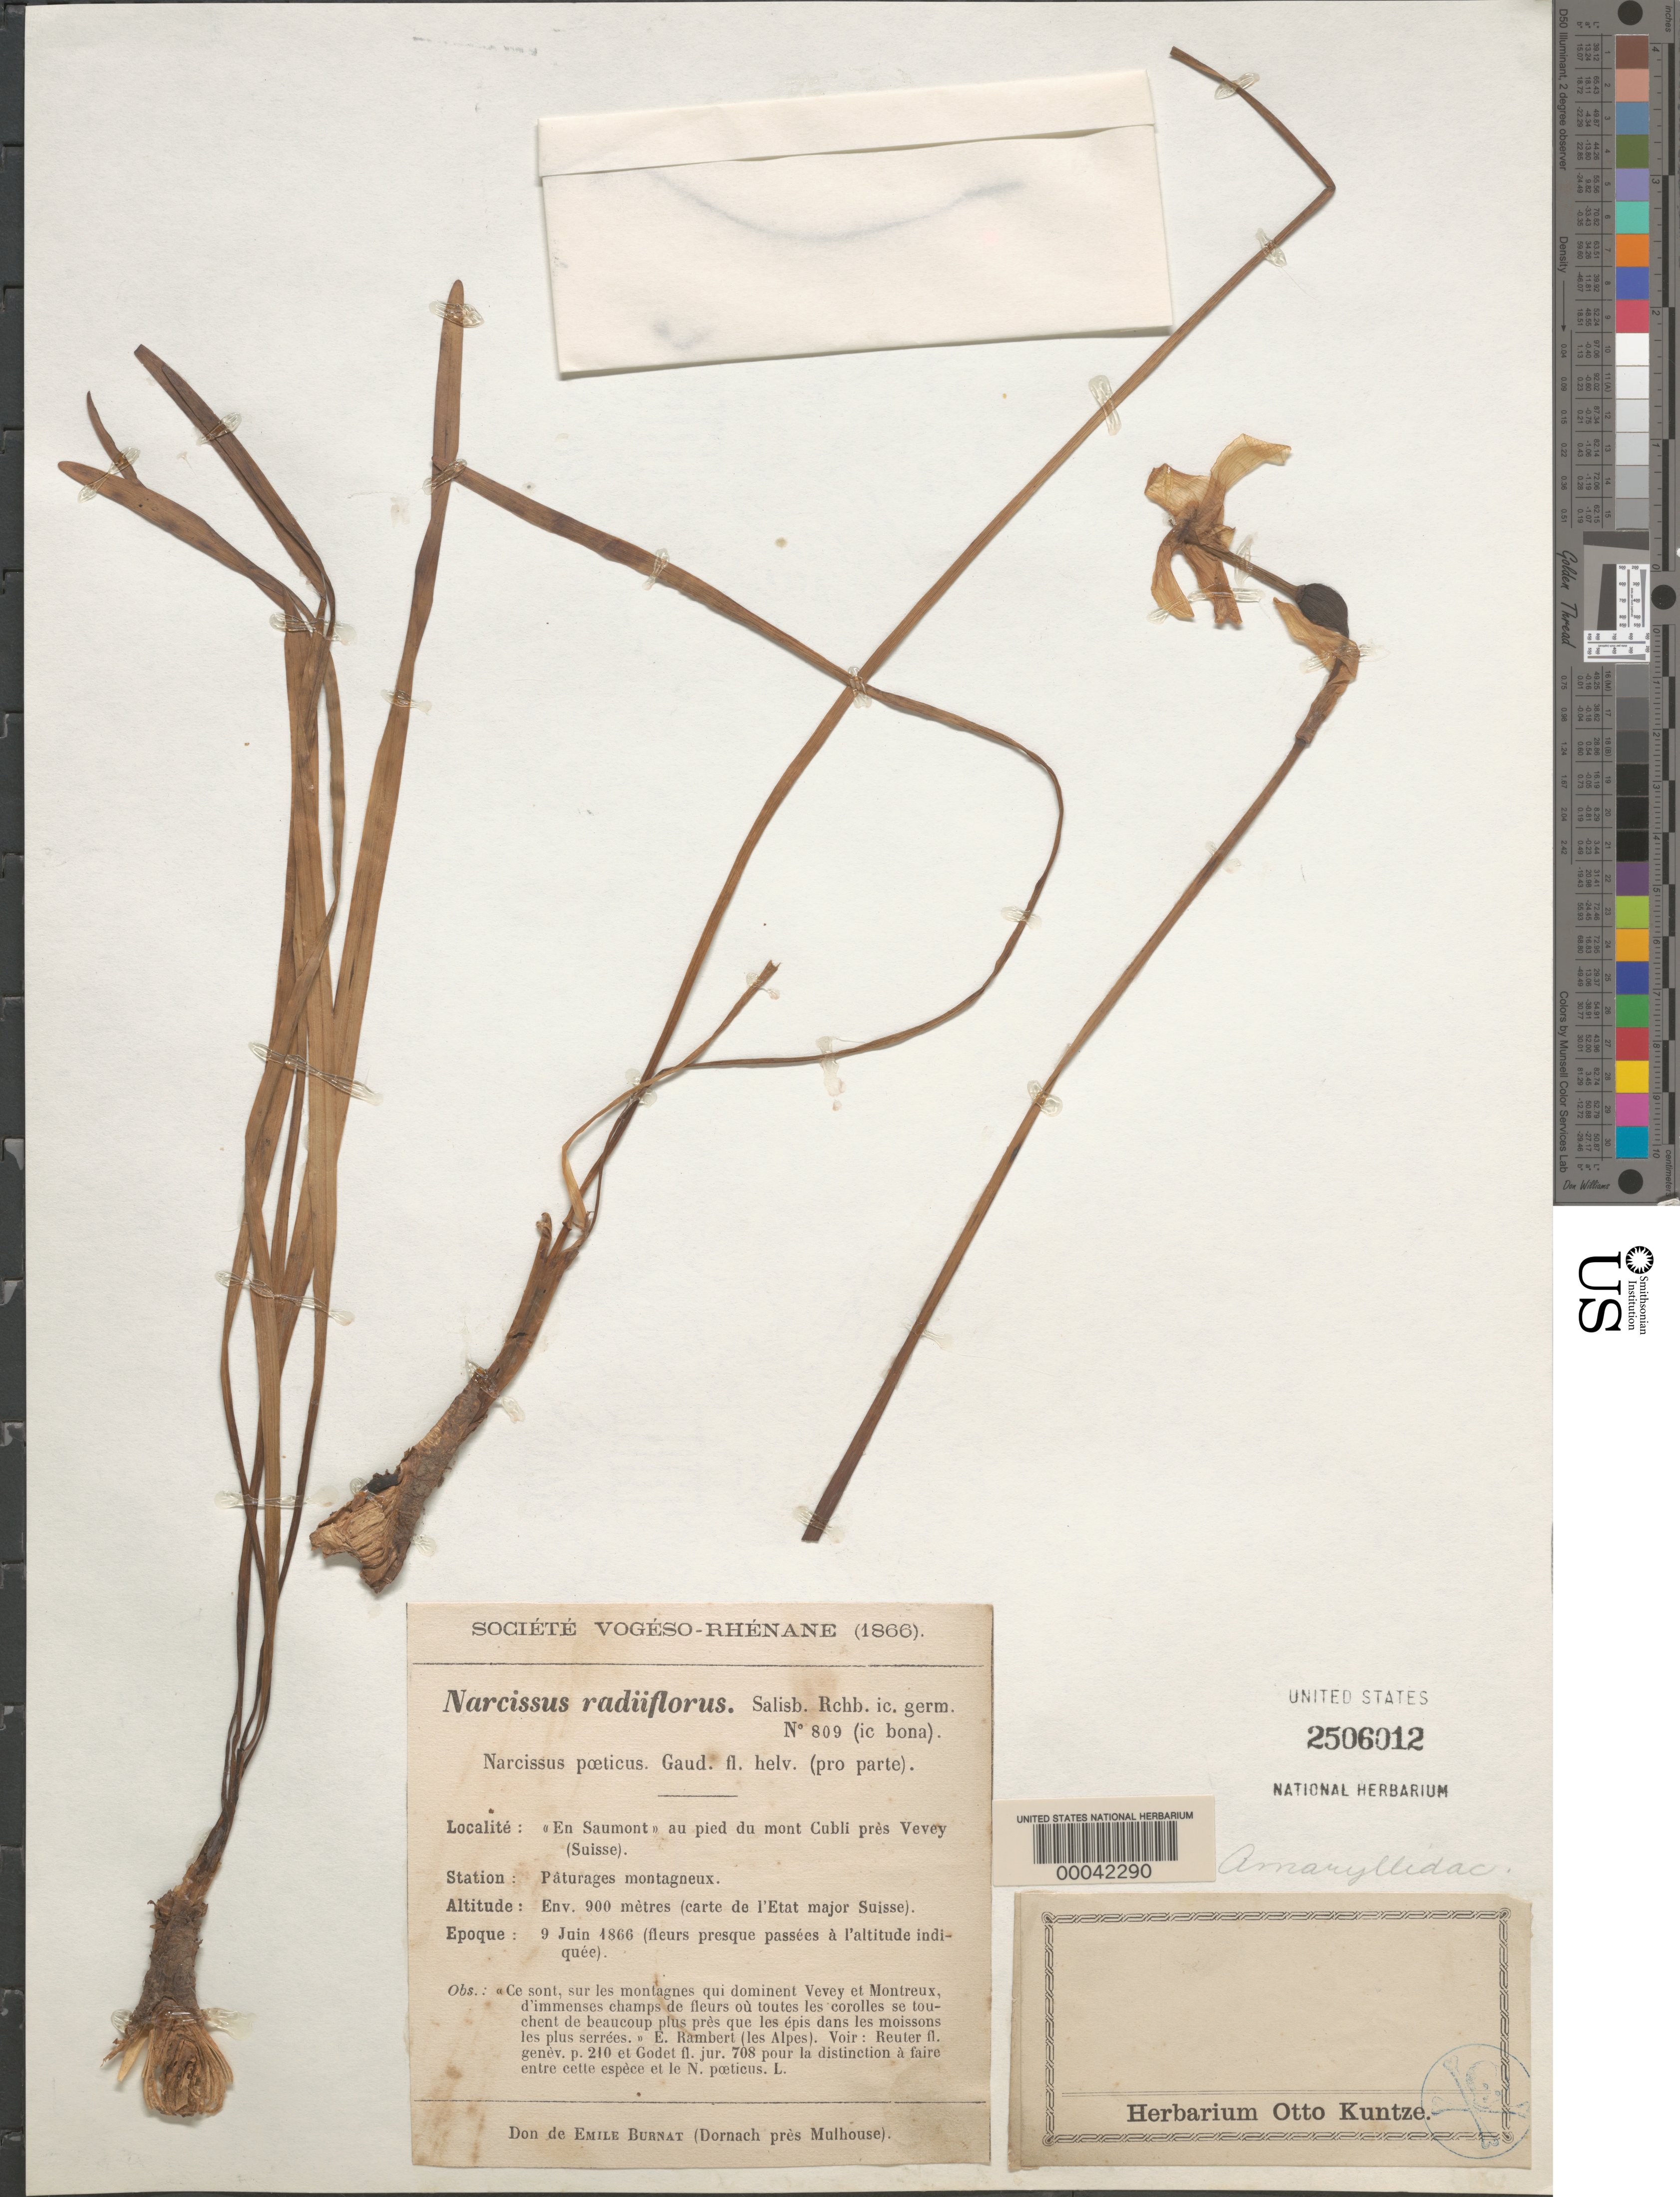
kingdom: Plantae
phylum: Tracheophyta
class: Liliopsida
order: Asparagales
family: Amaryllidaceae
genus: Narcissus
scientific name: Narcissus radiiflorus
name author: Salisb.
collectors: E. Burnat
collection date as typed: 09 Jun 1866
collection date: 1866-06-09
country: Switzerland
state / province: Vaud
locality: En saumont, at foot of mt. cubli, near vevey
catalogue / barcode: US 2506012